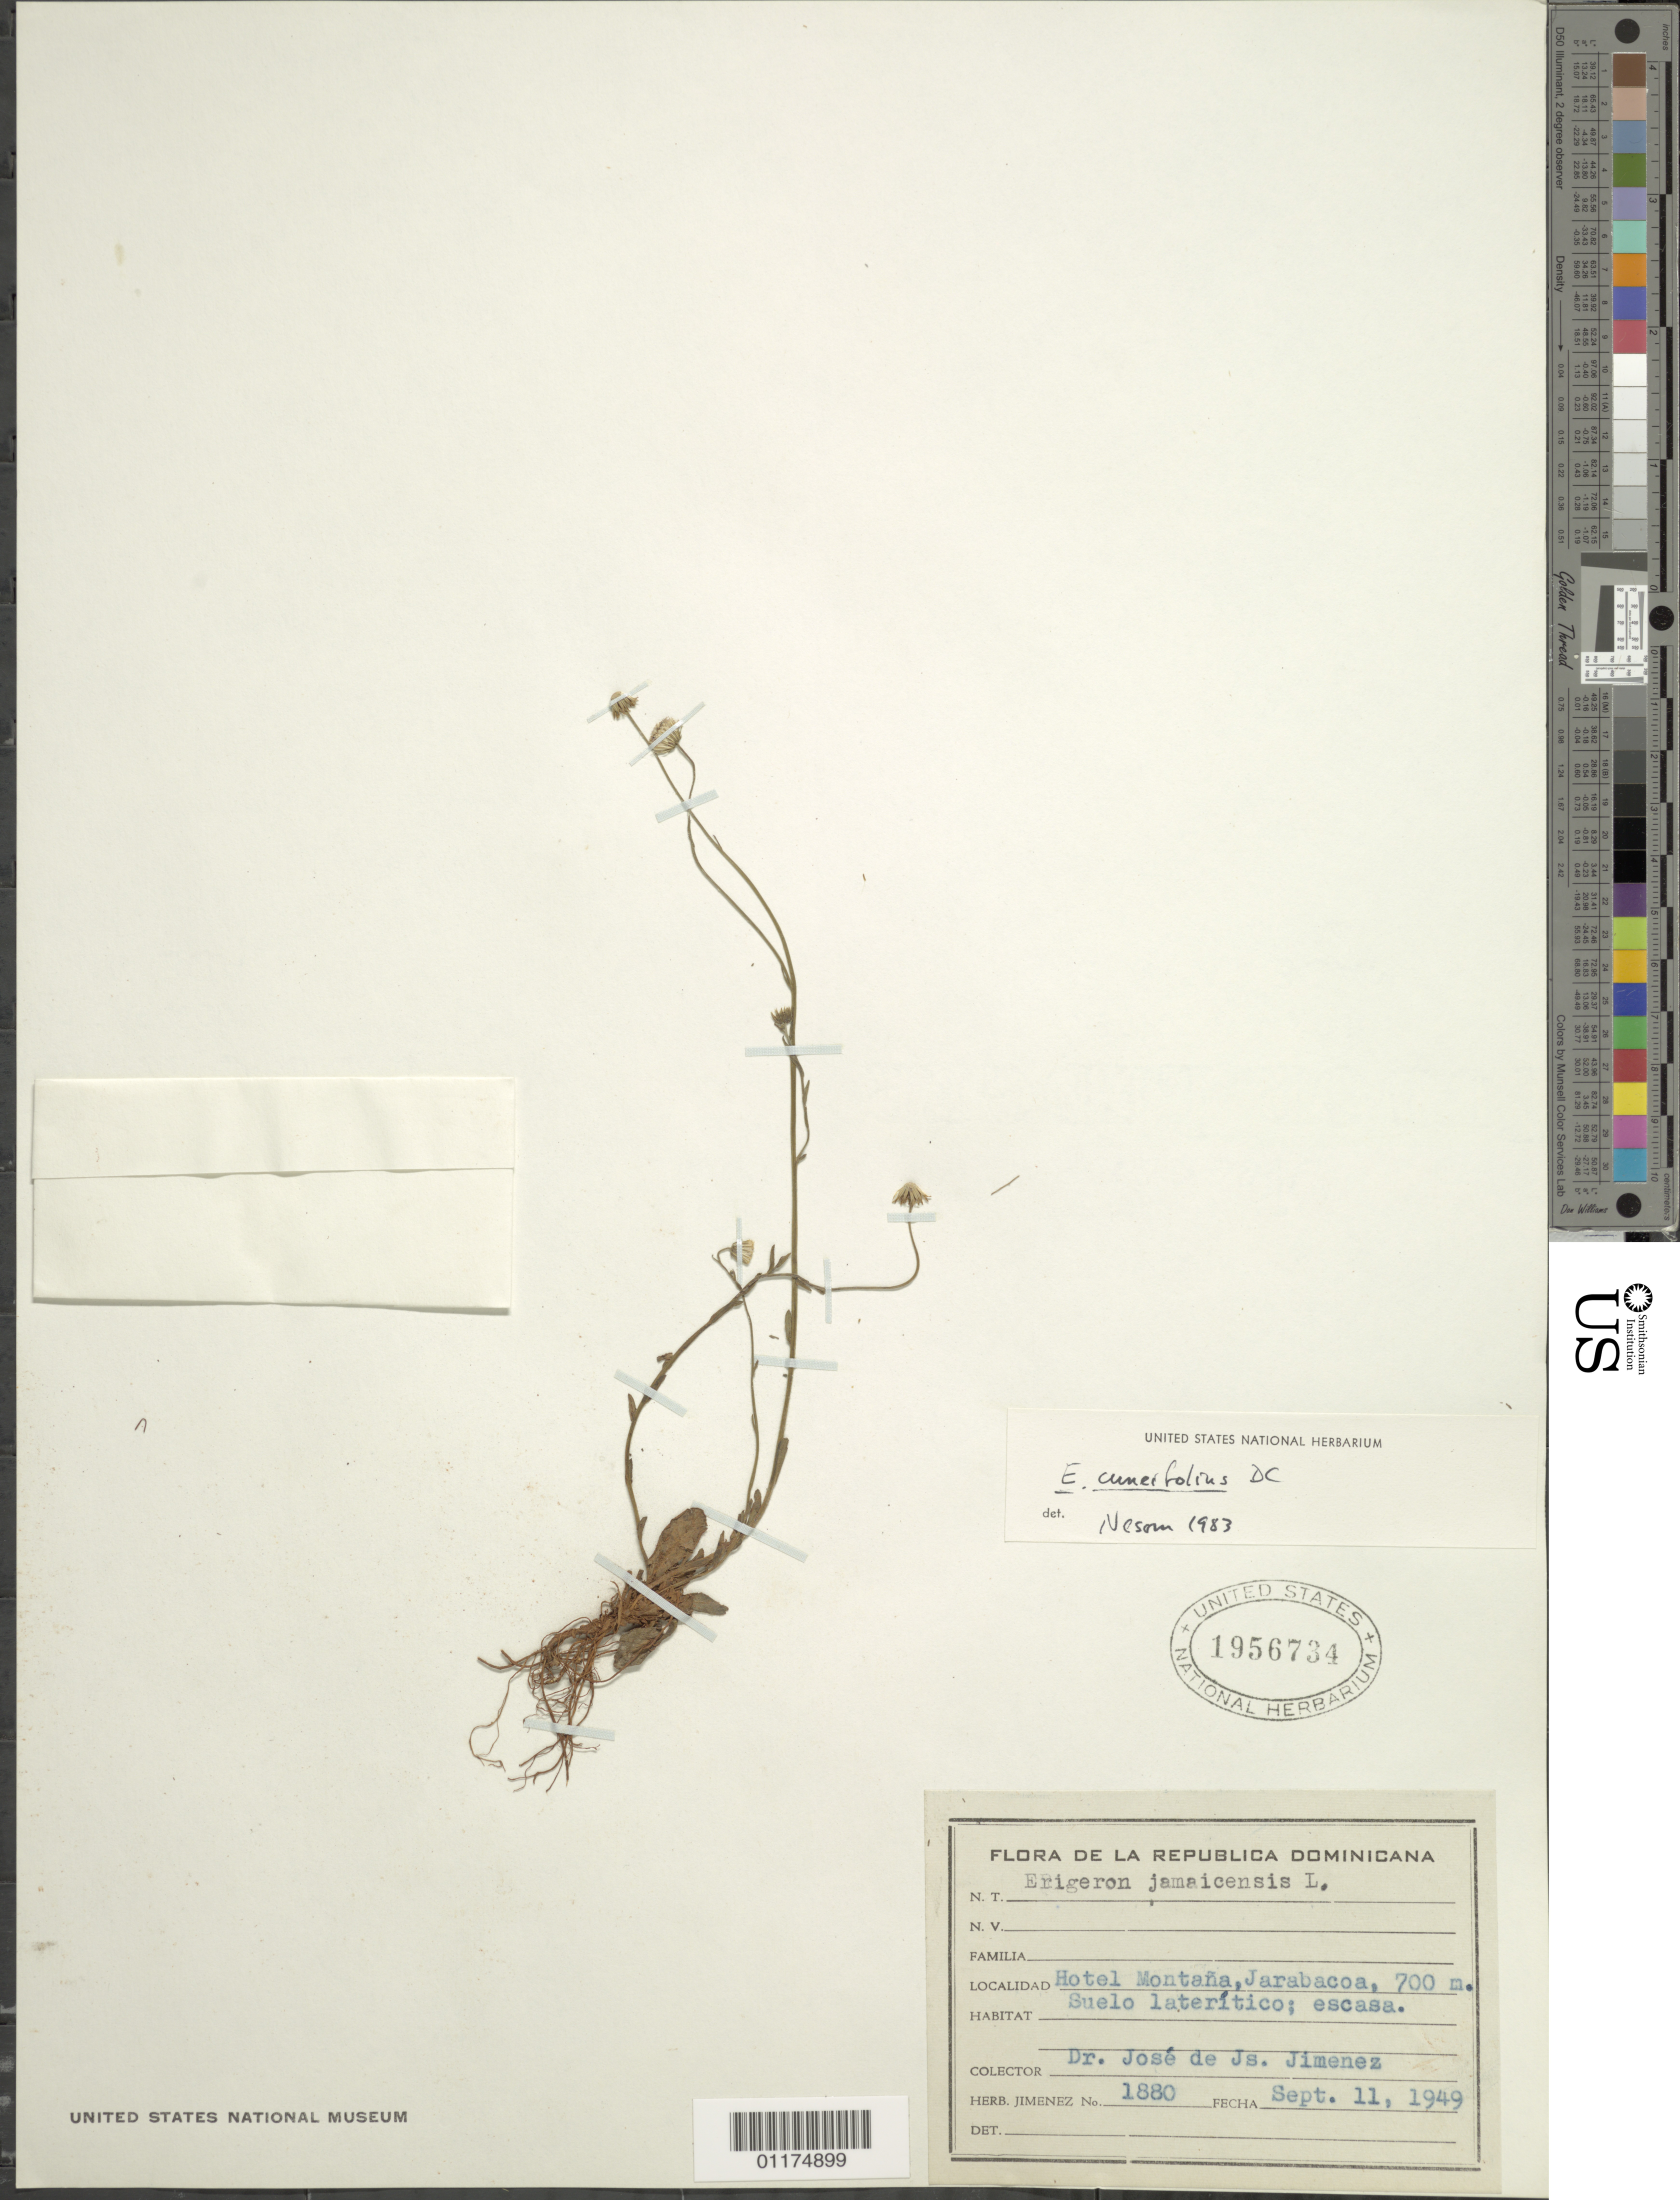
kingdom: Plantae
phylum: Tracheophyta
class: Magnoliopsida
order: Asterales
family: Asteraceae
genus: Erigeron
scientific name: Erigeron cuneifolius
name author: DC.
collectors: J. J. Jiménez Almonte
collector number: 1880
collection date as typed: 11 Sep 1949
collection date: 1949-09-11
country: Dominican Republic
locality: Hotel Montana, Jarabacoa,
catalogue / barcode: US 1956734